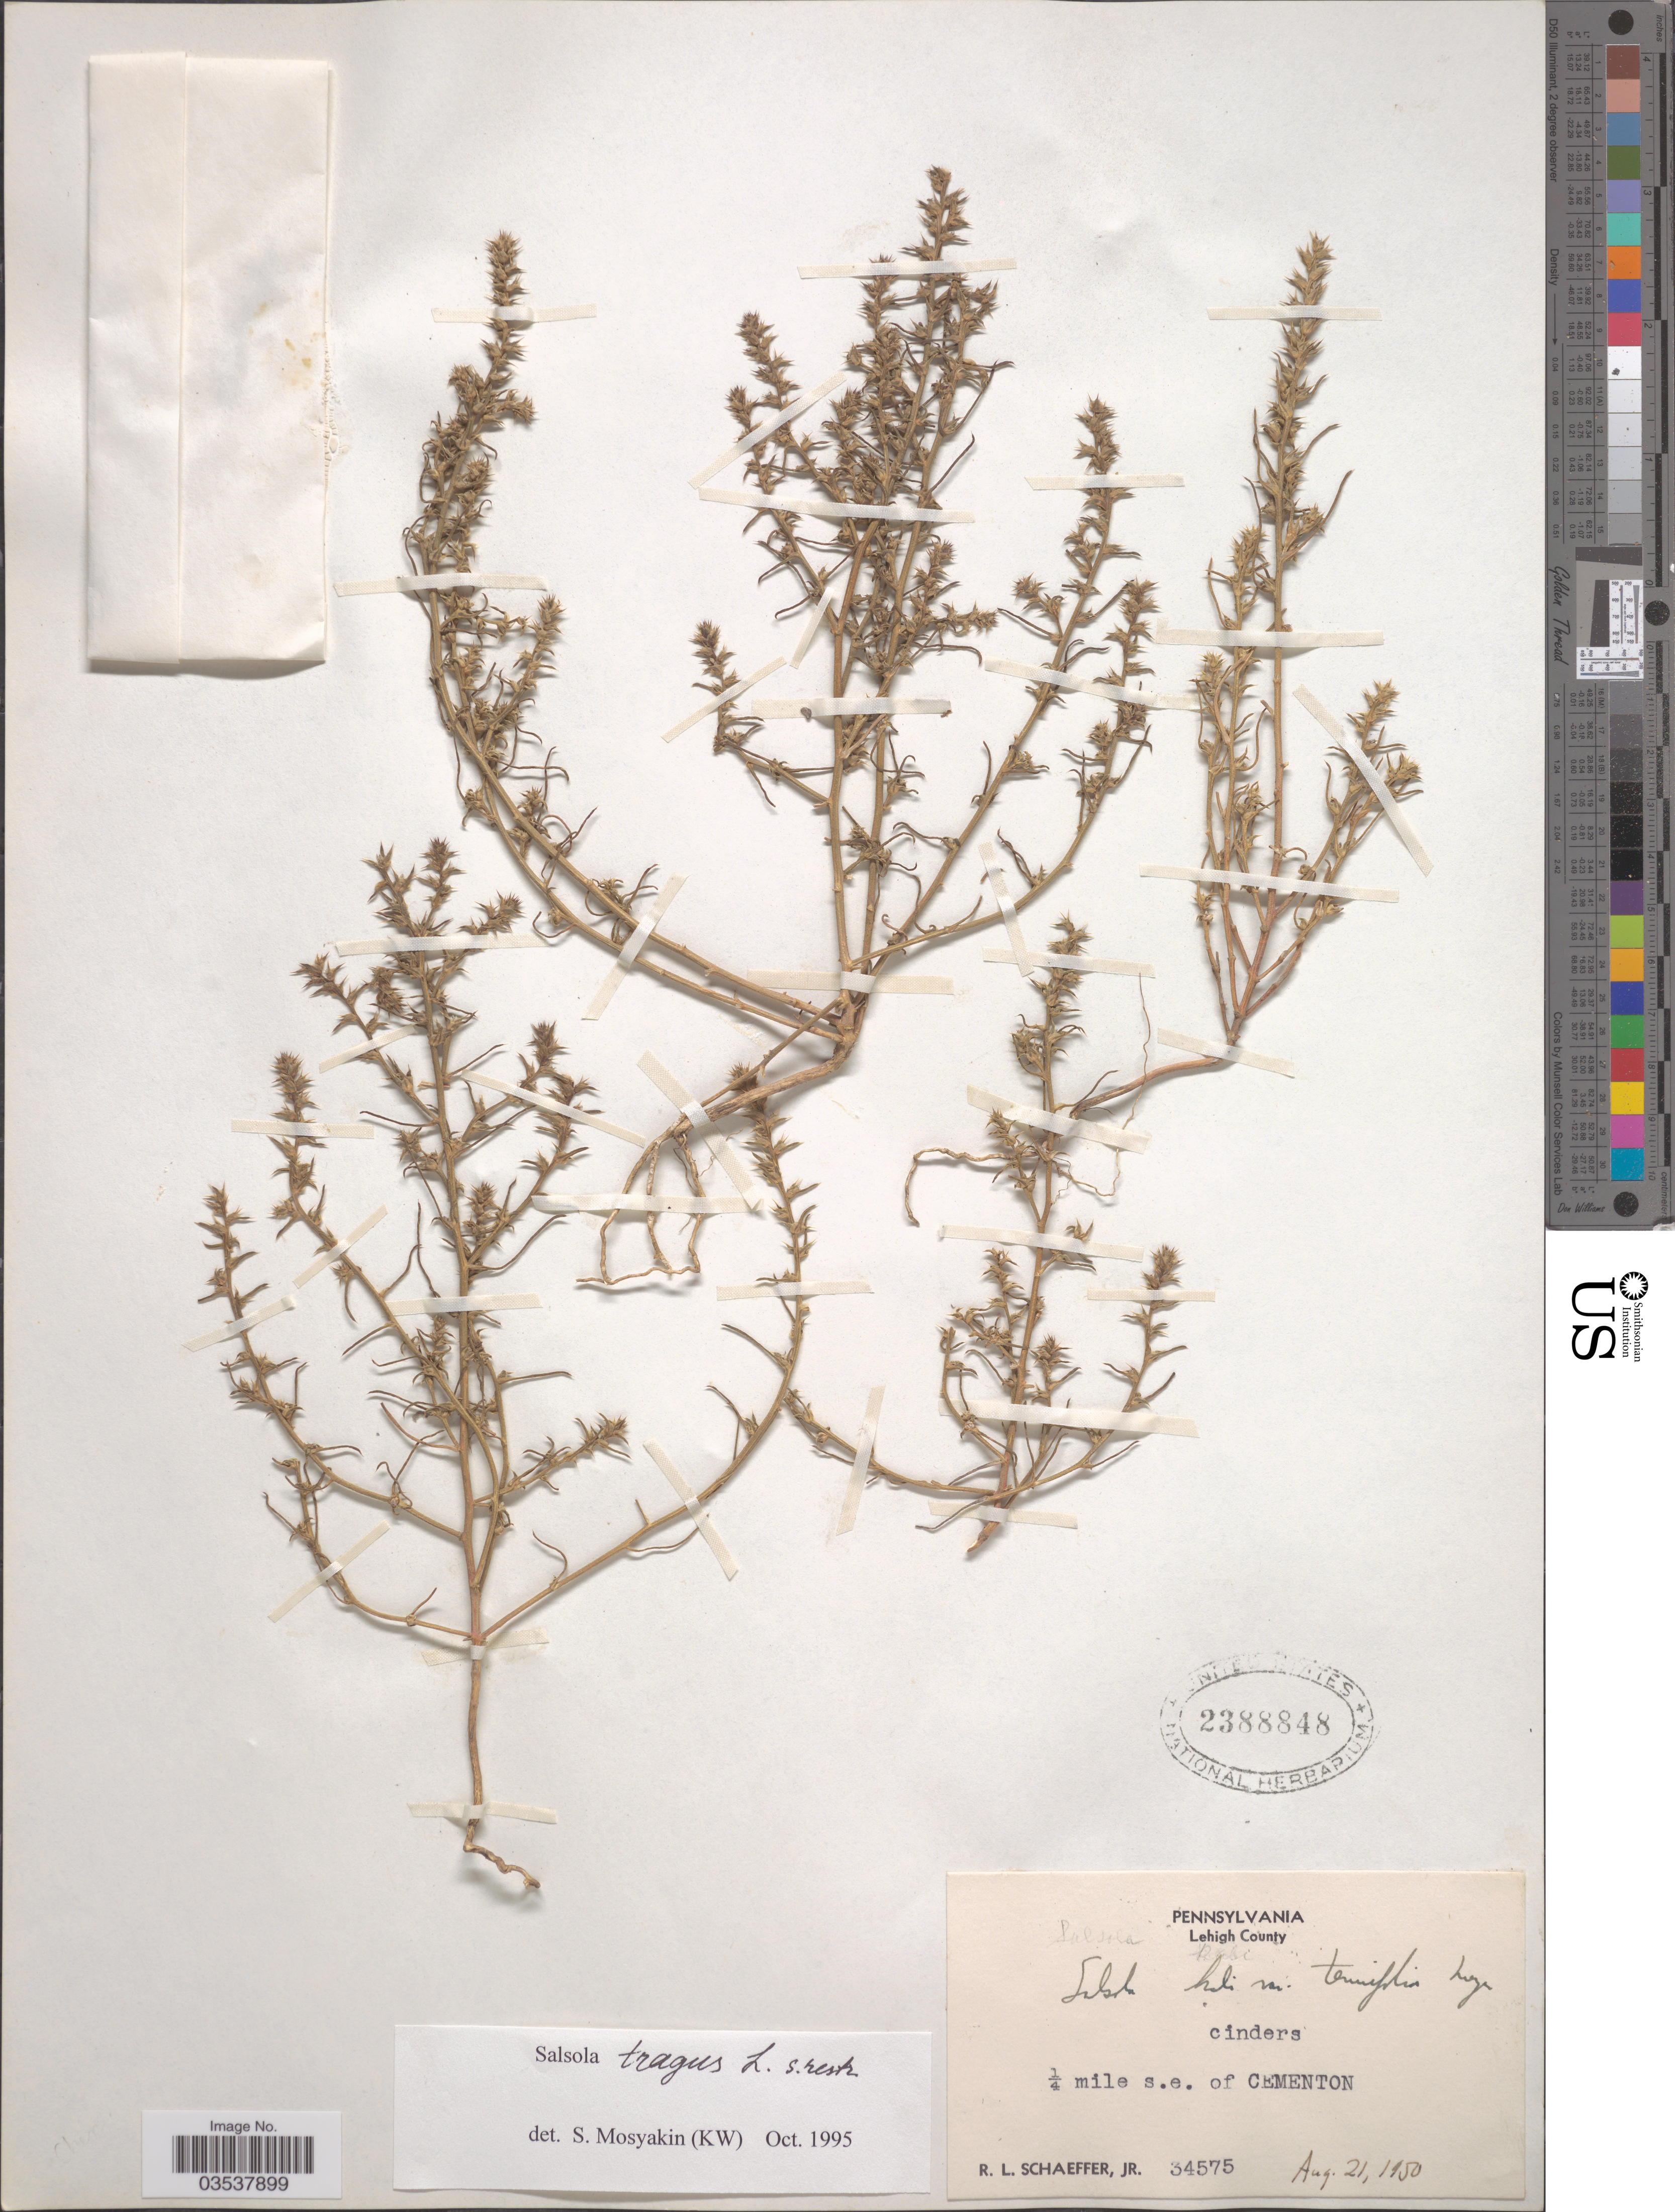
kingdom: Plantae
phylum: Tracheophyta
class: Magnoliopsida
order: Caryophyllales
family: Amaranthaceae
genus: Salsola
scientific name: Salsola tragus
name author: L.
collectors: R. L. Schaeffer Jr.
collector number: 34575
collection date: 1950-08-21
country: United States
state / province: Pennsylvania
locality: Lehigh County. Cinders [unsure placement] ¼ mile s.e. of Cementon.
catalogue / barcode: US 2388848